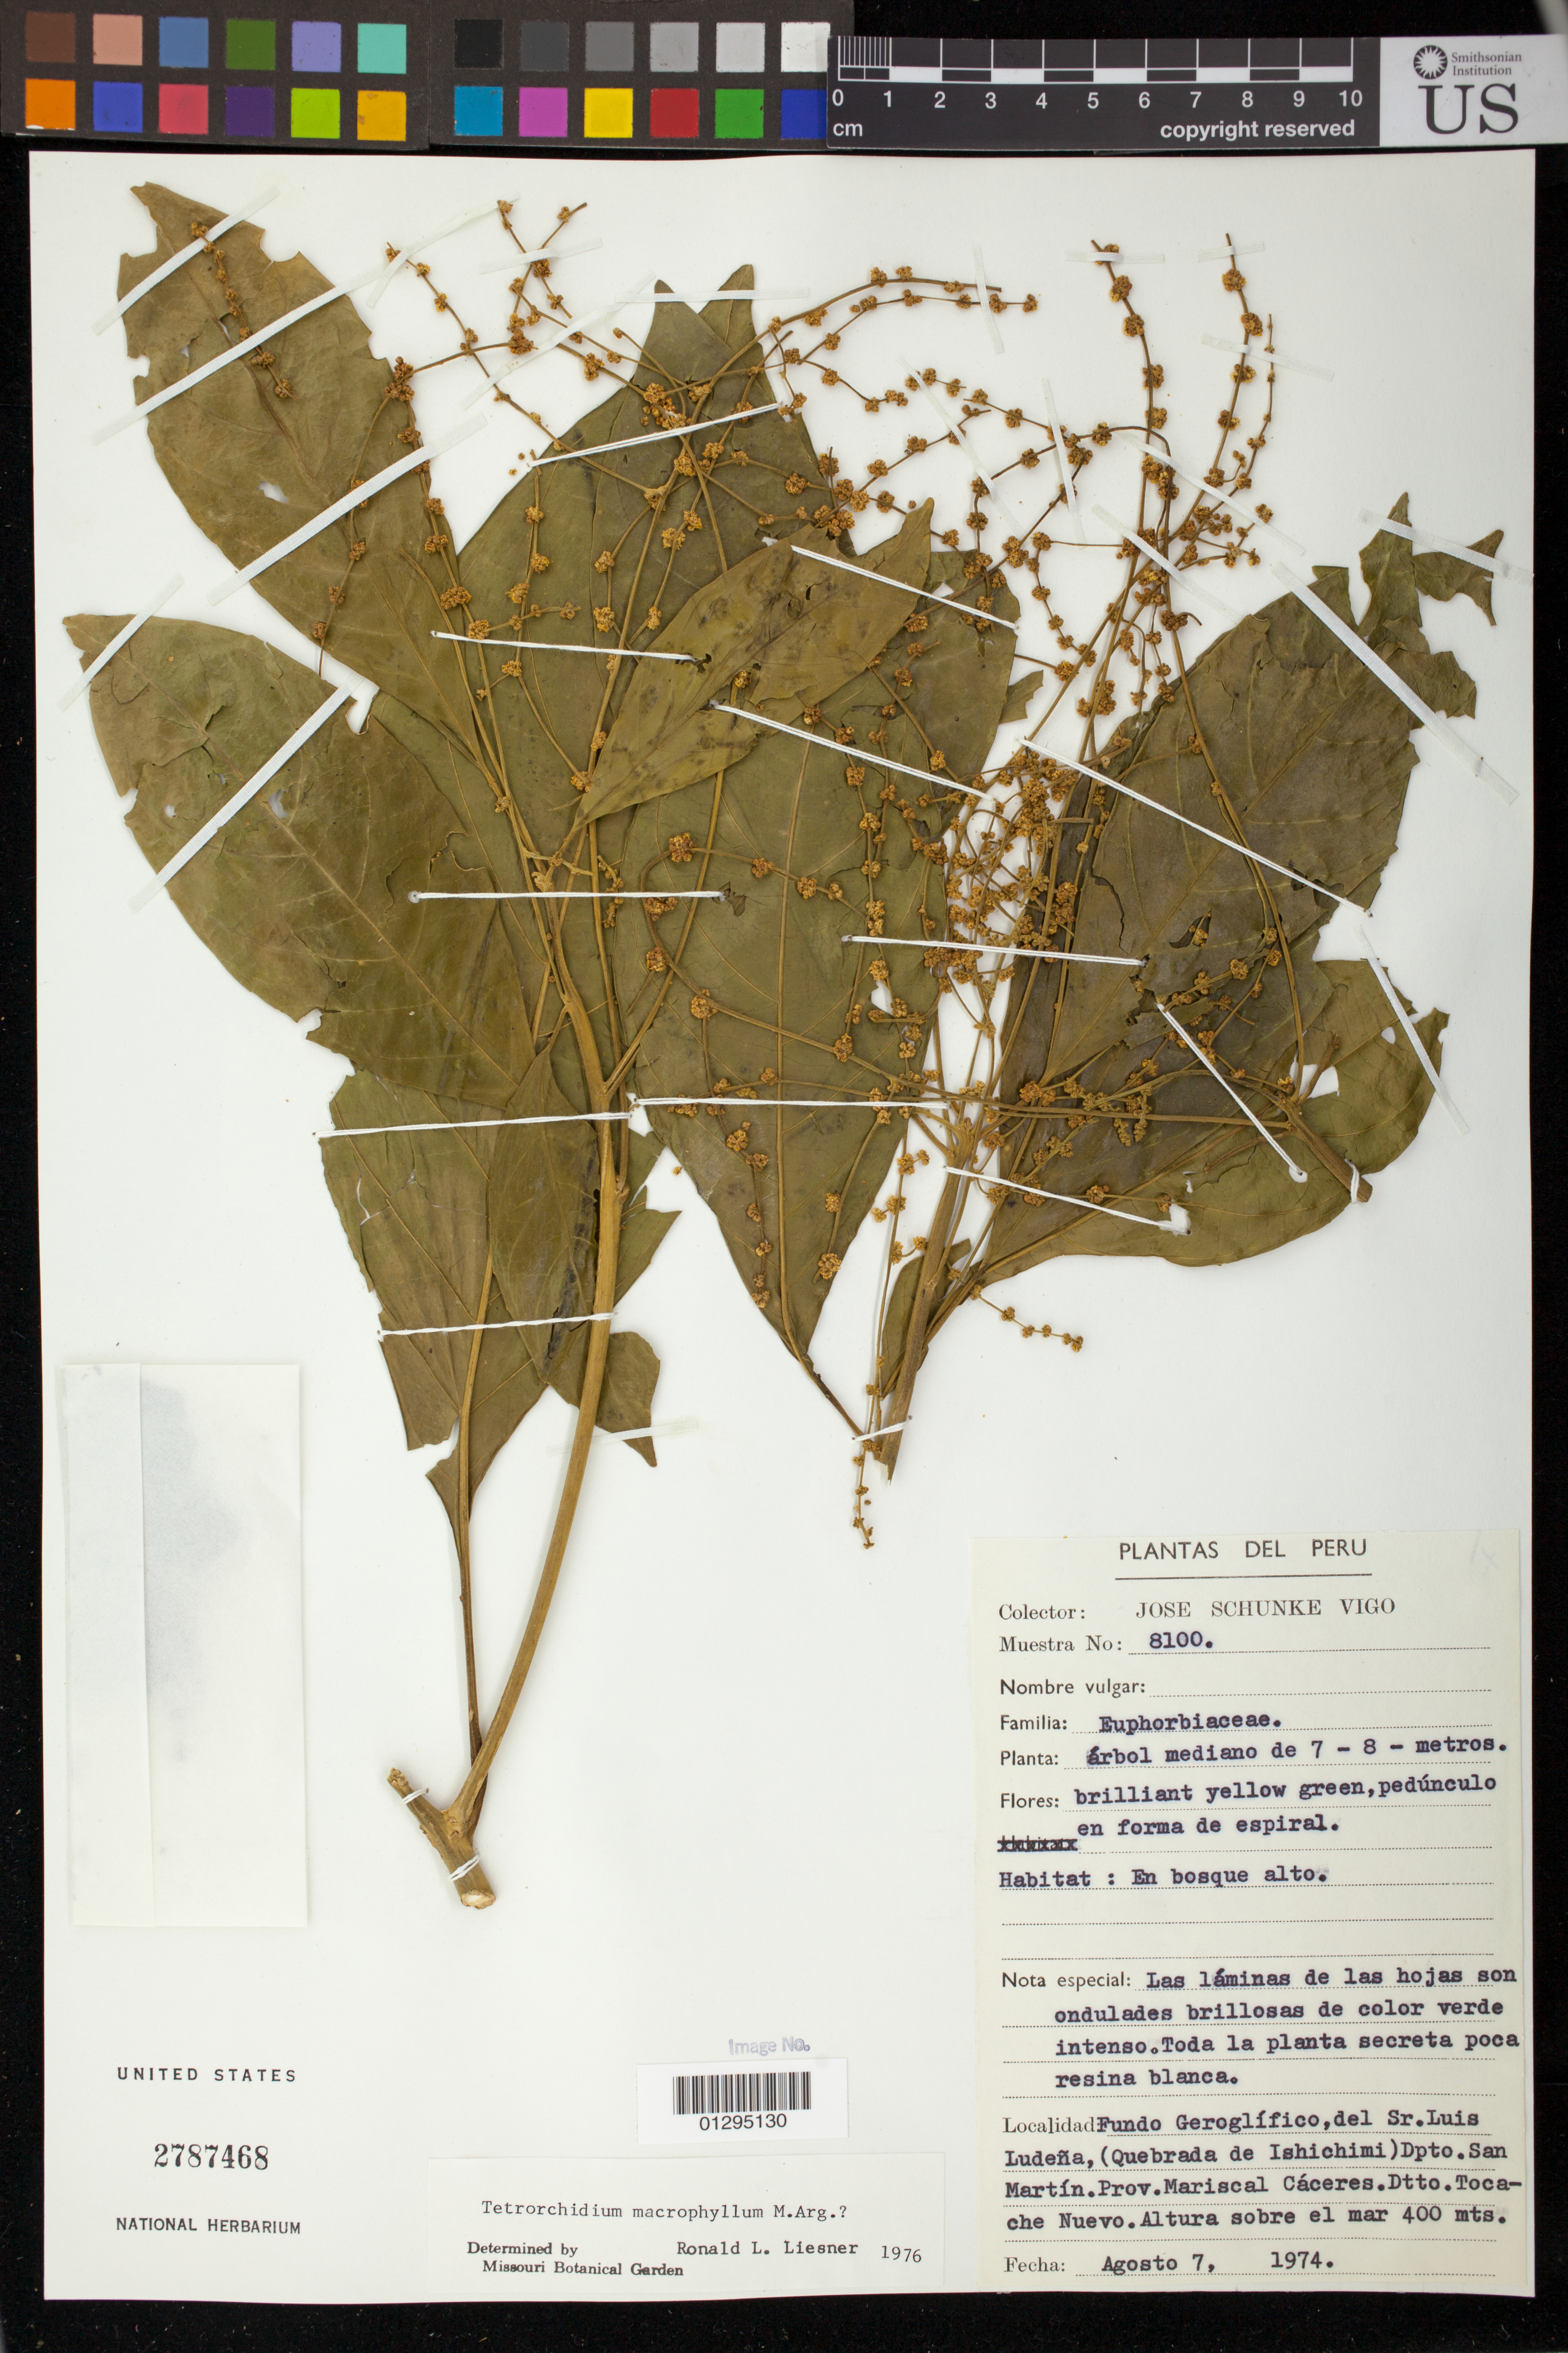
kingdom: Plantae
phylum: Tracheophyta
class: Magnoliopsida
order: Malpighiales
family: Euphorbiaceae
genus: Tetrorchidium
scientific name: Tetrorchidium macrophyllum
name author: Müll. Arg.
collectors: J. Schunke Vigo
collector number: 8100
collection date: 1974-08-07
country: Peru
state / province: San Martín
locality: Fundo Geroglifico, del Sr. Luis Ludena, (Quebrada de Ishichimi) . Prov. Mariscal Caceres. Dtto. Tocache Nuevo.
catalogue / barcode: US 2787468